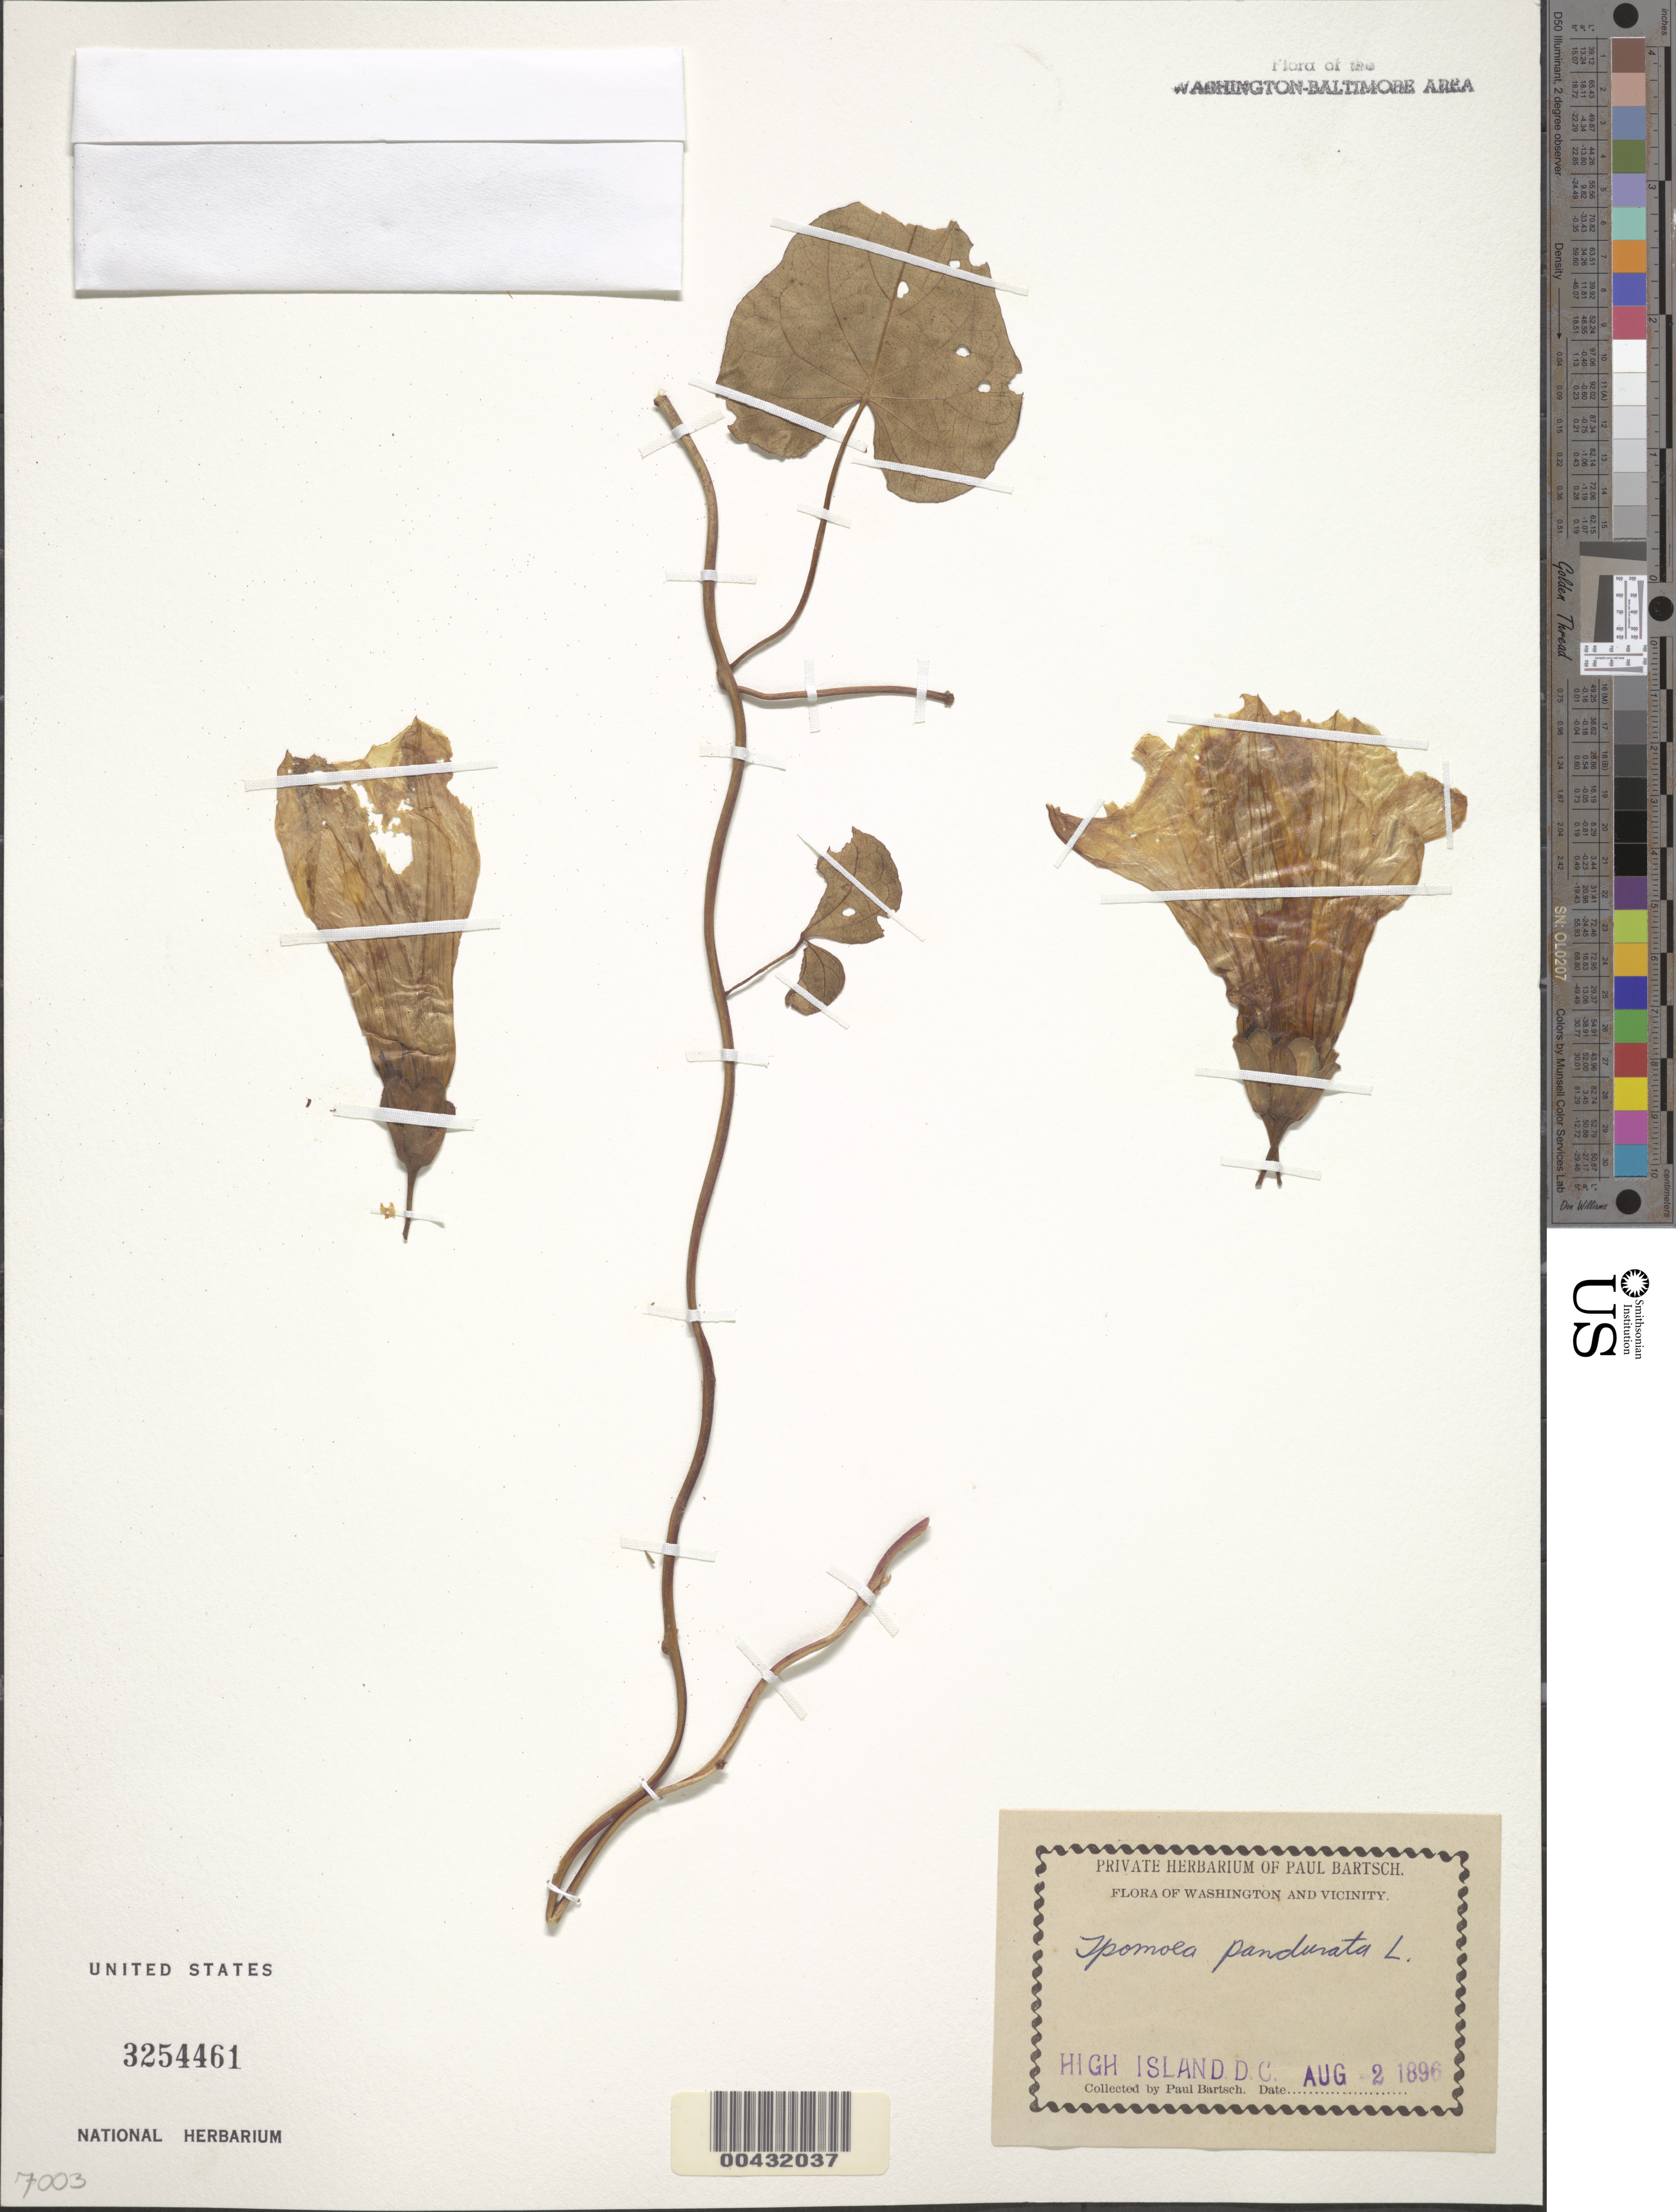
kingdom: Plantae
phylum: Tracheophyta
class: Magnoliopsida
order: Solanales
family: Convolvulaceae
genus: Ipomoea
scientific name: Ipomoea pandurata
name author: (L.) G. Mey.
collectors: P. Bartsch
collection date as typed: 02 Aug 1896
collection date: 1896-08-02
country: United States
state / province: Maryland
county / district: Montgomery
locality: High Island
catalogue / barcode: US 3254461